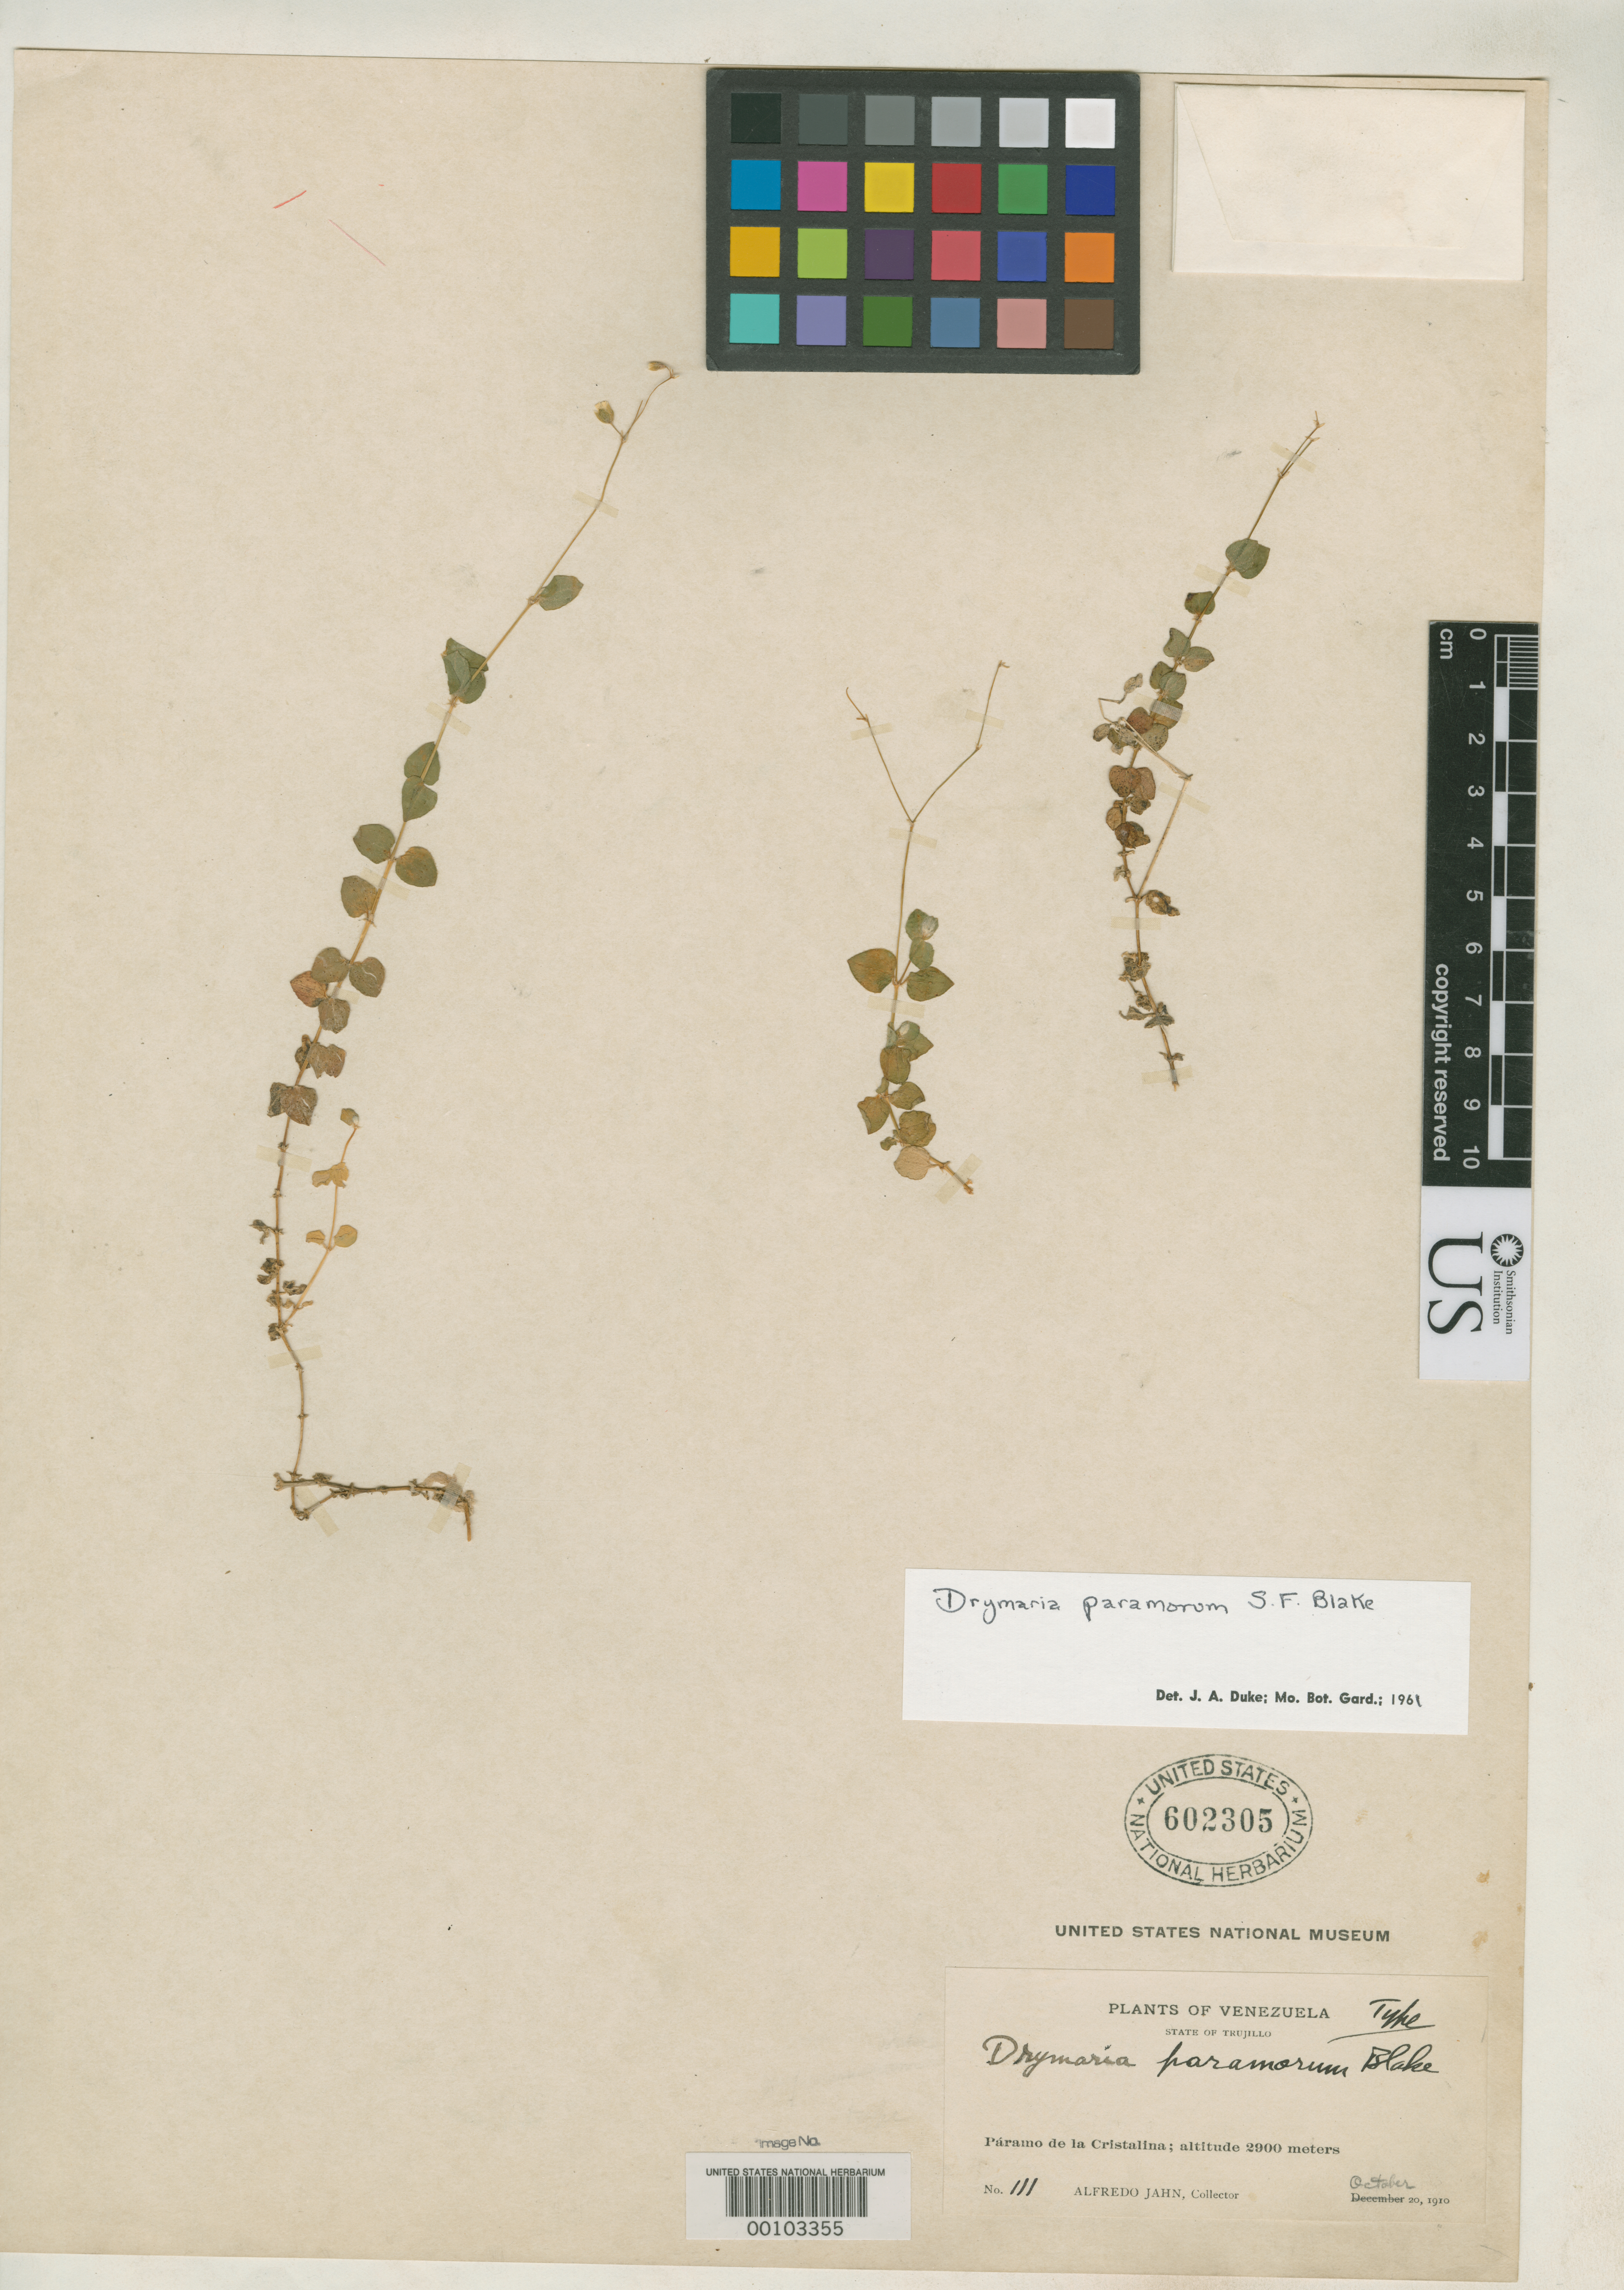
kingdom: Plantae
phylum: Tracheophyta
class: Magnoliopsida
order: Caryophyllales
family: Caryophyllaceae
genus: Drymaria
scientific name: Drymaria paramorum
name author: S.F. Blake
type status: Holotype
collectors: A. Jahn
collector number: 111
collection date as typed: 20 Oct 1910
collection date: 1910-10-20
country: Venezuela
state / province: Trujillo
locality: Paramo de la Cristalina.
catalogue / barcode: US 602305